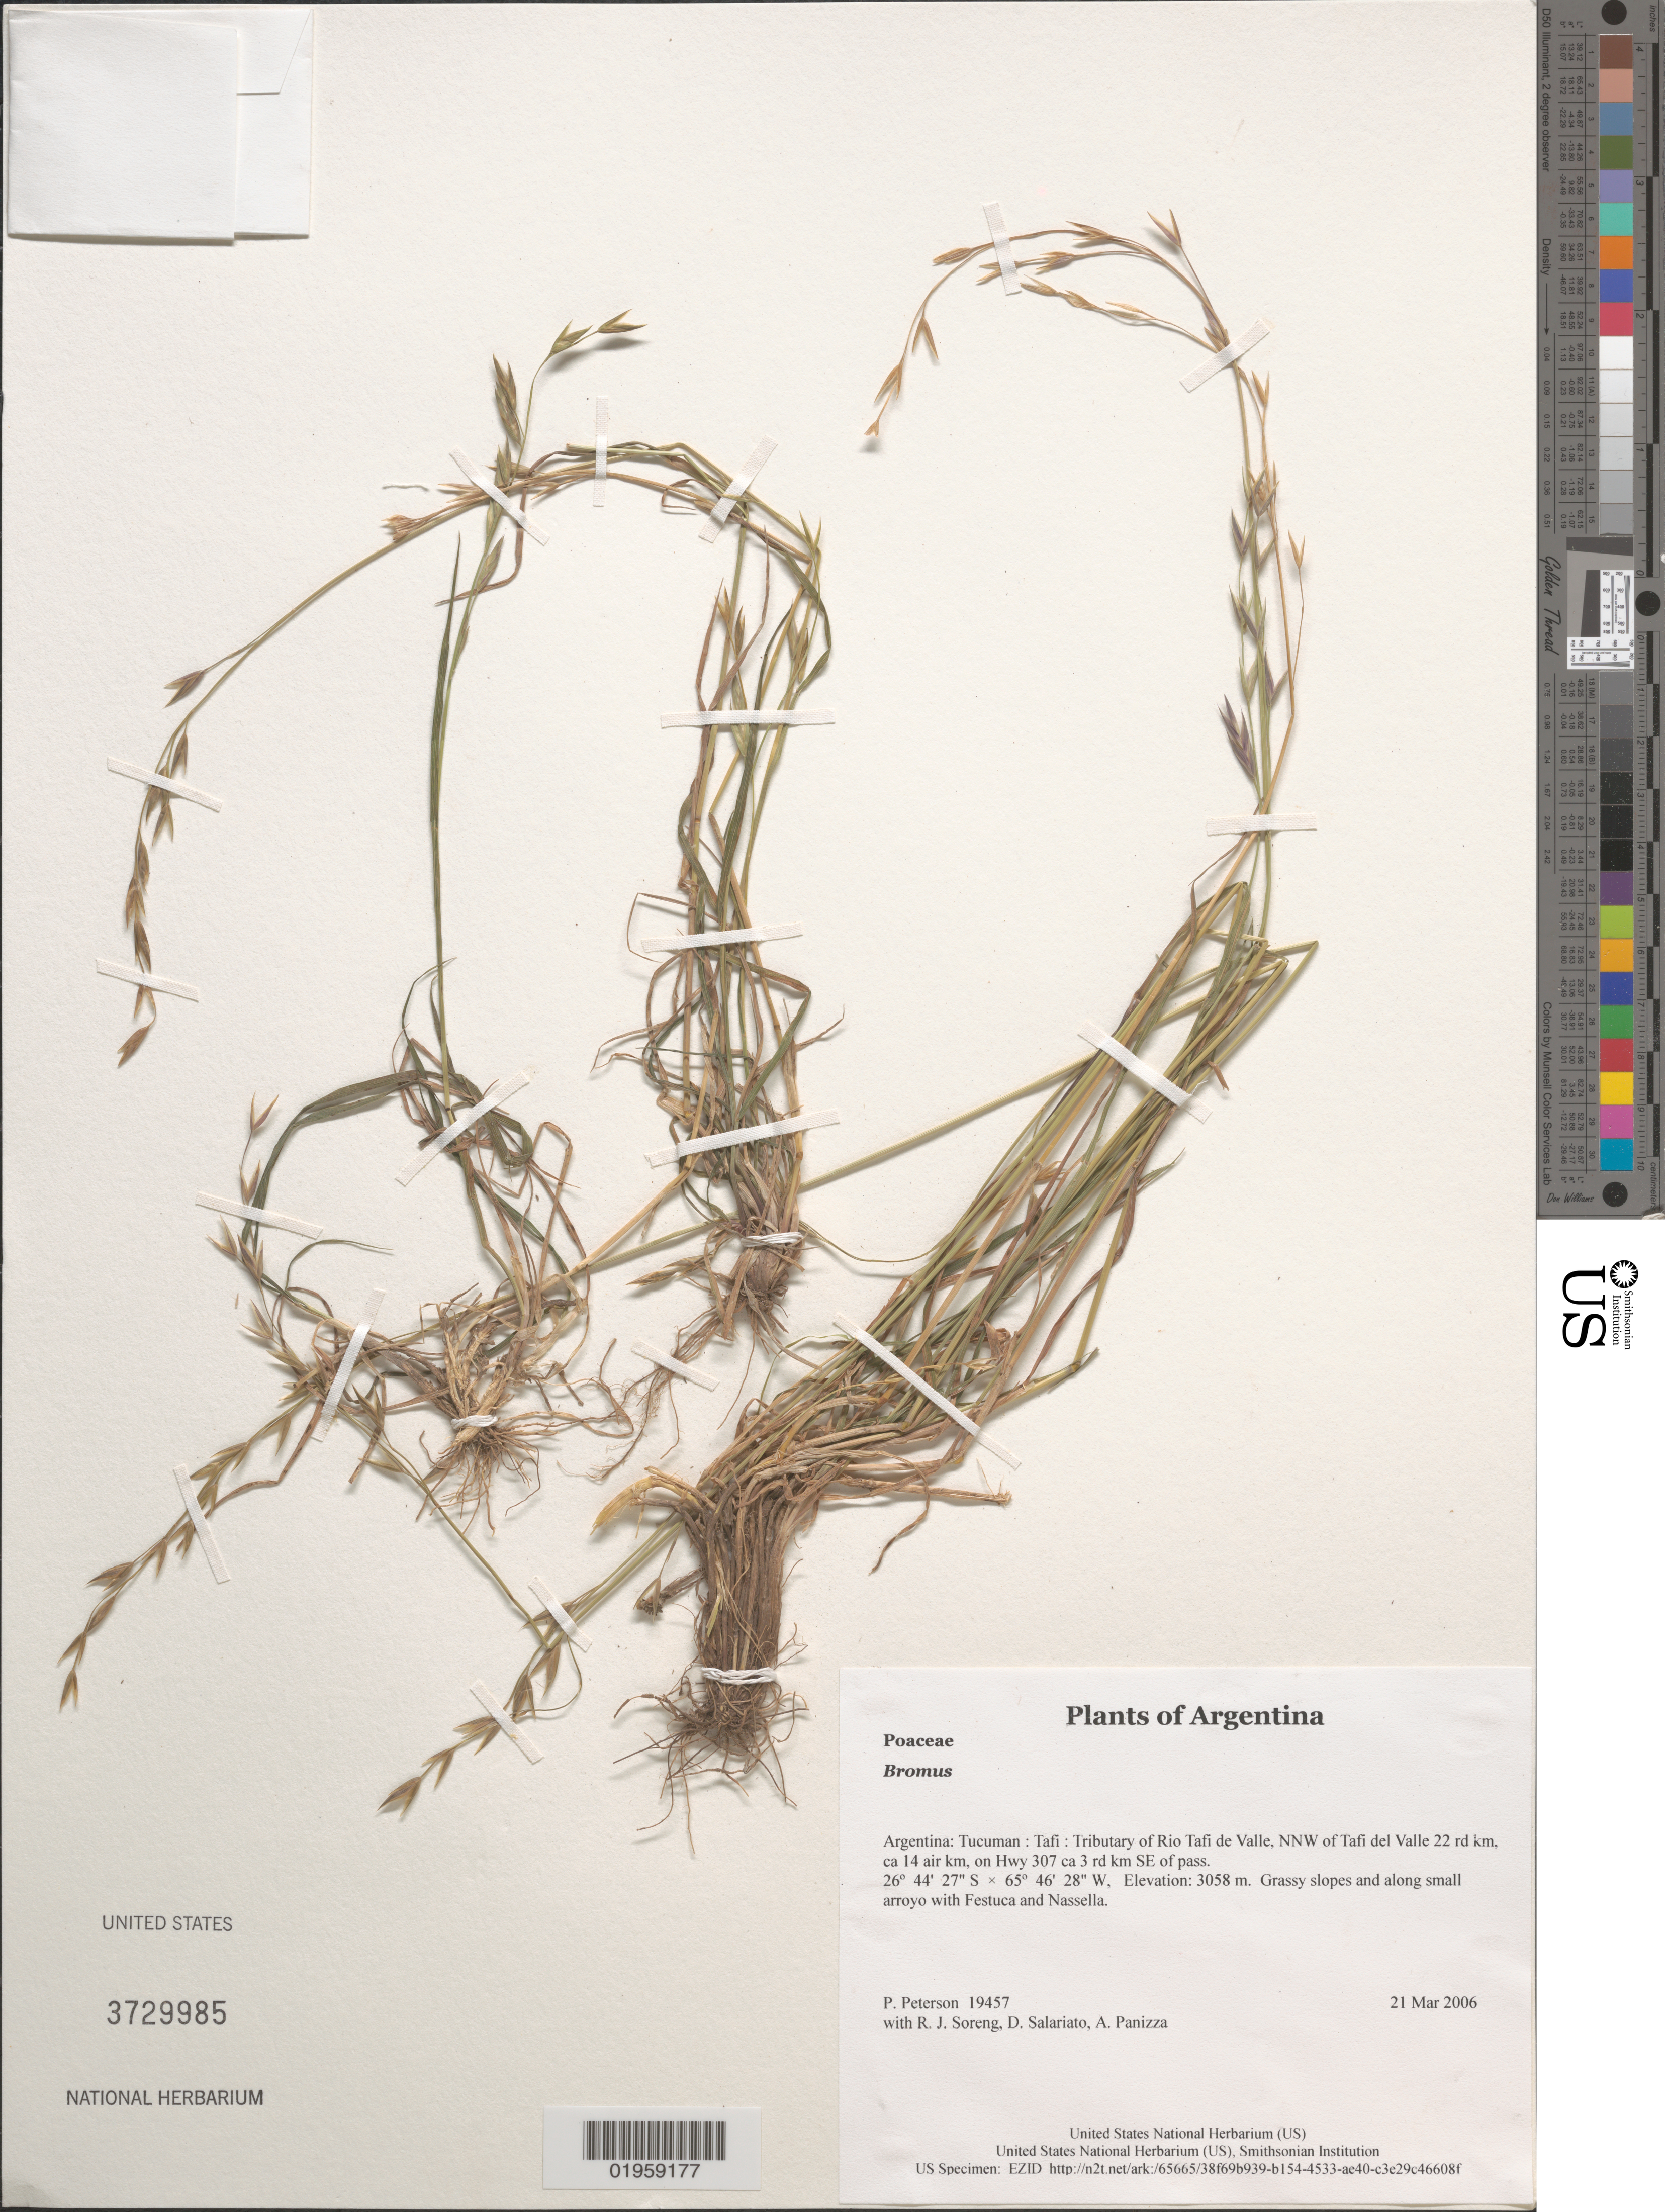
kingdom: Plantae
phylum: Tracheophyta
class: Liliopsida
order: Poales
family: Poaceae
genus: Bromus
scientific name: Bromus sp.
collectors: P. M. Peterson, R. J. Soreng, D. Salariato & A. Panizza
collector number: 19457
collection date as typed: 21 Mar 2006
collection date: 2006-03-21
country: Argentina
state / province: Tucuman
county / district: Tafi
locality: Tributary of Rio Tafi de Valle, NNW of Tafi del Valle 22 rd km, ca 14 air km, on Hwy 307 ca 3 rd km SE of pass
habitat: Grassy slopes and along small arroyo with Festuca and Nassella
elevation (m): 3058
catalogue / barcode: US 3729985